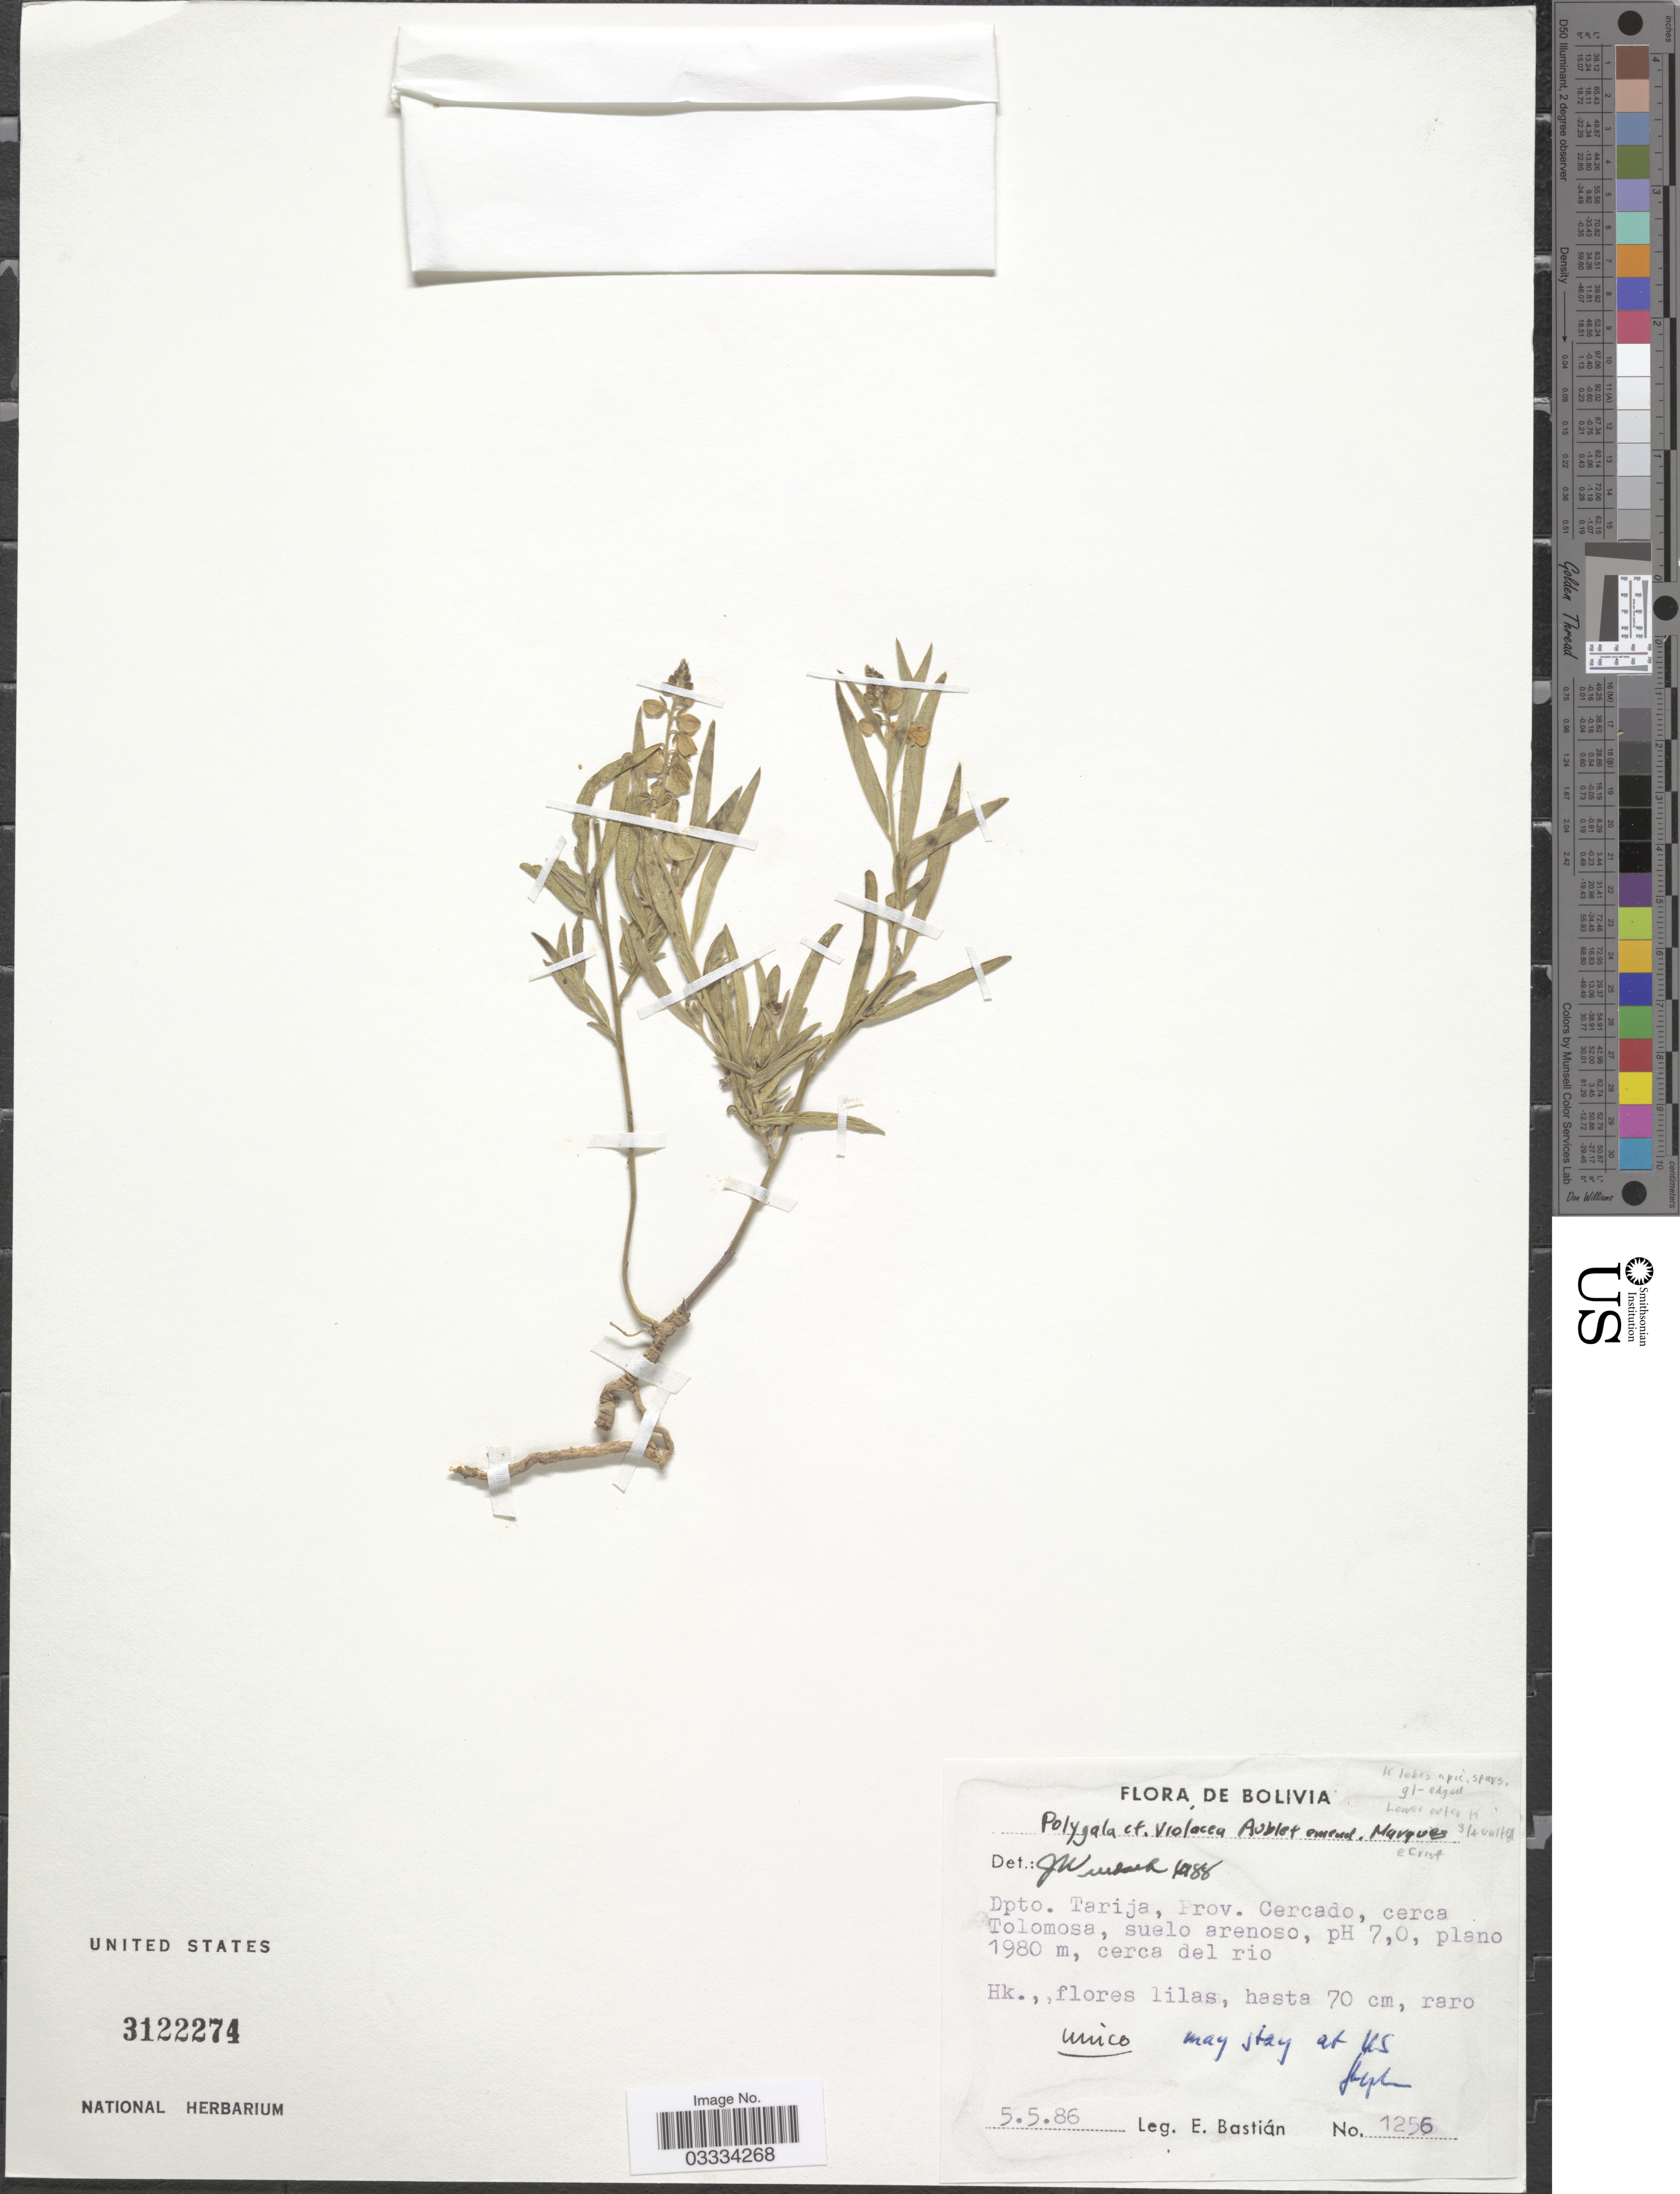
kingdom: Plantae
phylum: Tracheophyta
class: Magnoliopsida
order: Fabales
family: Polygalaceae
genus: Asemeia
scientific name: Asemeia violacea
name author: (Aubl.) J.F.B. Pastore & J.R. Abbott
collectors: E. Bastian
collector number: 1256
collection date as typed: Transcribed d/m/y: 5/5/86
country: Bolivia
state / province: Tarija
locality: Dpto. Tarija, Prov. Cercado, cerca Tolomosa, suelo arenoso, pH 7,0, cercal del rio.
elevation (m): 1980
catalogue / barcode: US 3122274